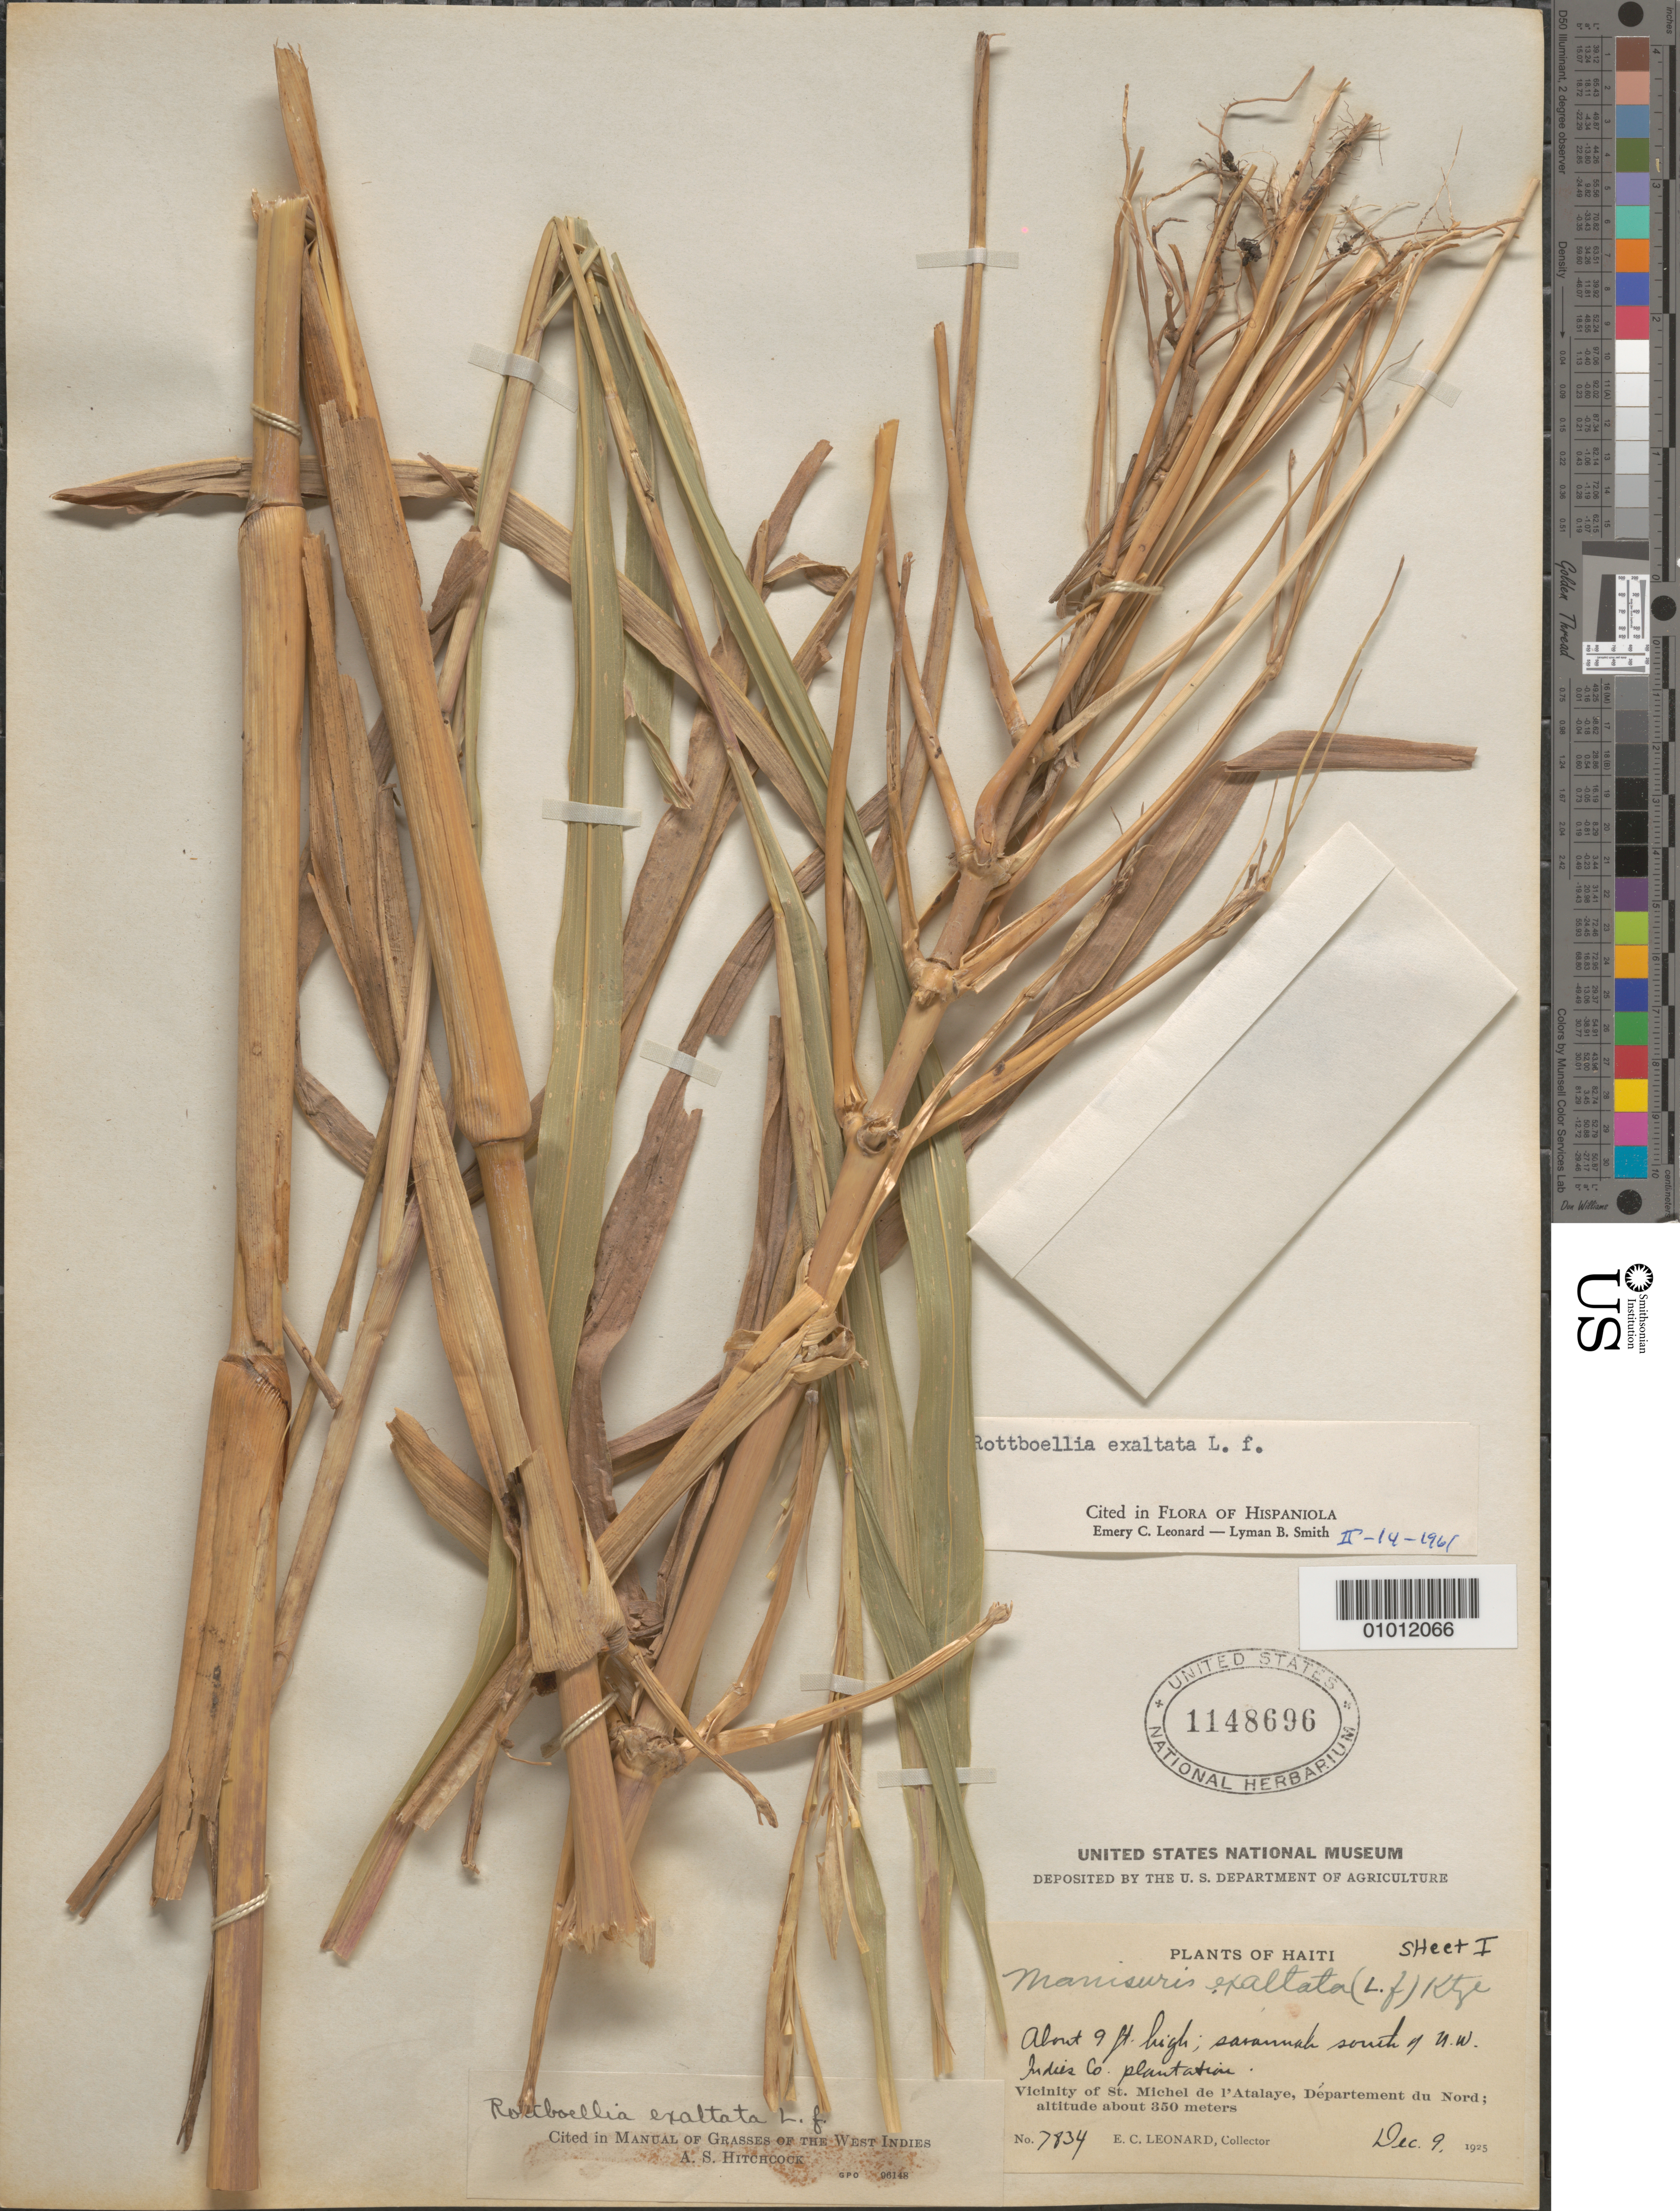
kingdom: Plantae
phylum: Tracheophyta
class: Liliopsida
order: Poales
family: Poaceae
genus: Rottboellia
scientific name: Rottboellia cochinchinensis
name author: (Lour.) Clayton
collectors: E. C. Leonard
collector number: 7834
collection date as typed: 09 Dec 1925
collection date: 1925-12-09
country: Haiti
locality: Vic of St. Michel de l'Atalaye, Dept. du Nord; Savannah S of NW Indies Indies Co. Plantation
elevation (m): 350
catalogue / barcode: US 1148696